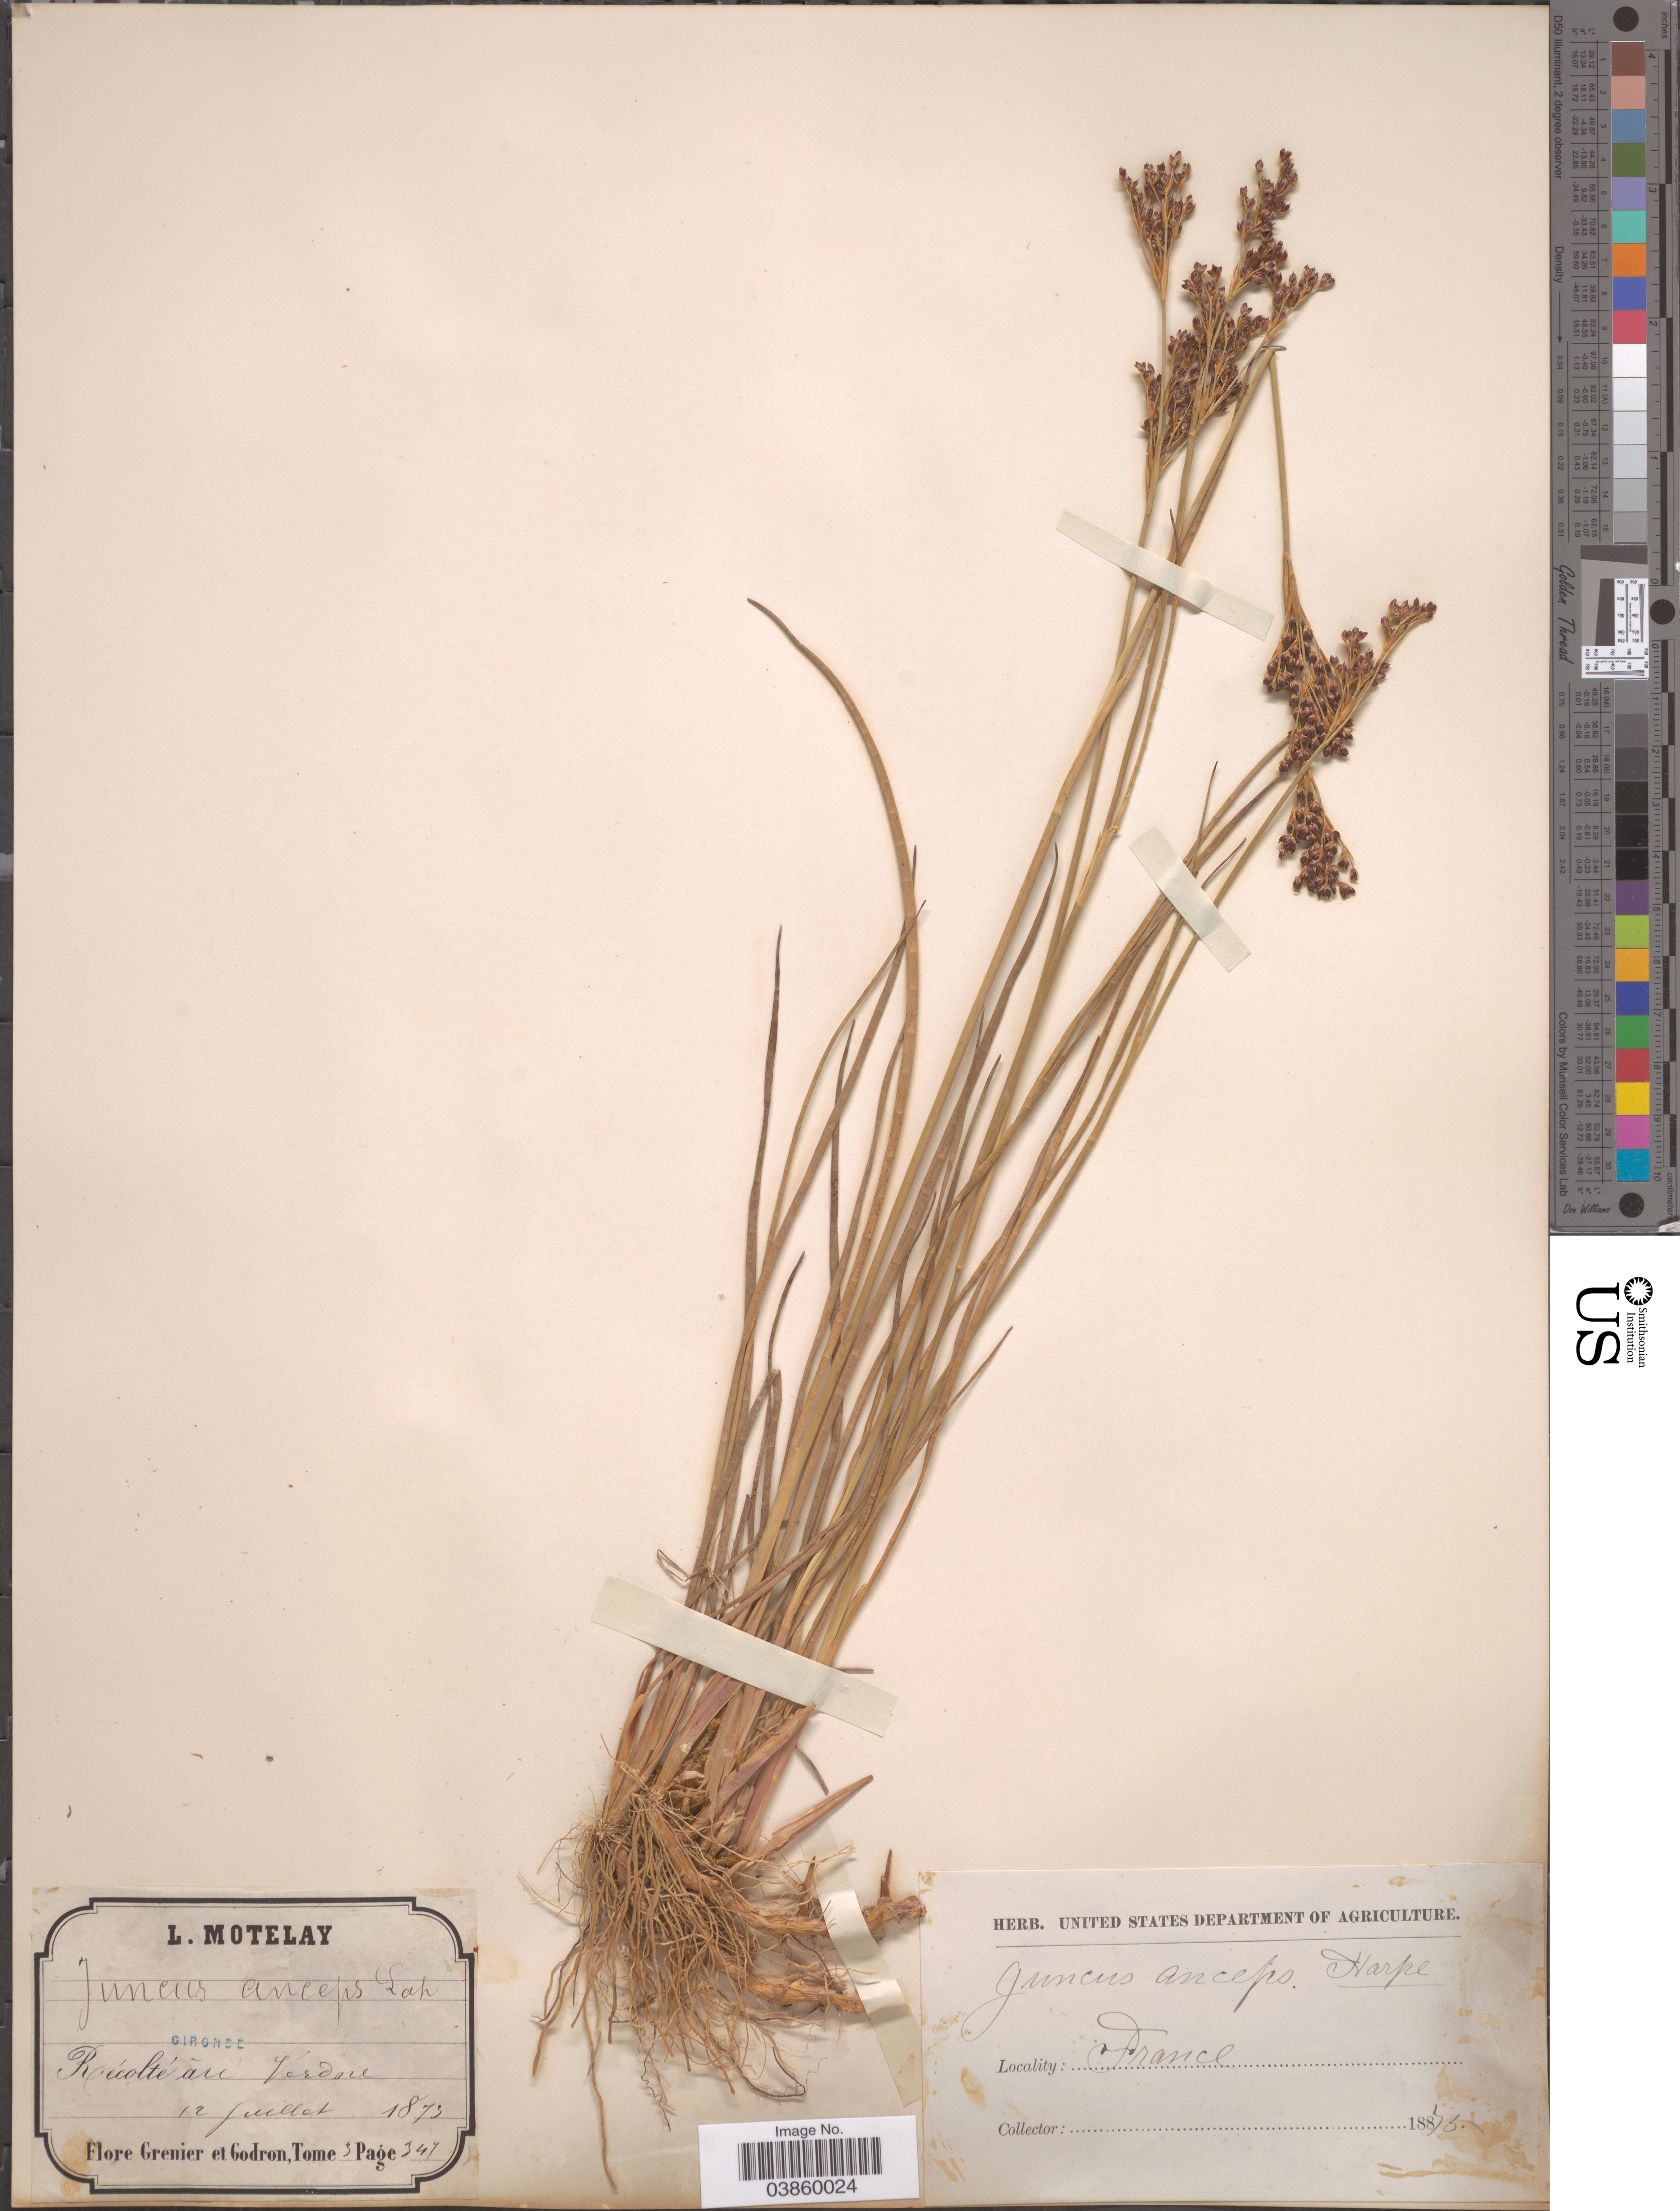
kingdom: Plantae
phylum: Tracheophyta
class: Liliopsida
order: Poales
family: Juncaceae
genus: Juncus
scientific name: Juncus anceps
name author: Laharpe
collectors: L. Motelay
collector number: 3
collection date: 1873-07-12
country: France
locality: Grenier et Godron. Au Verdore. [interpreted]